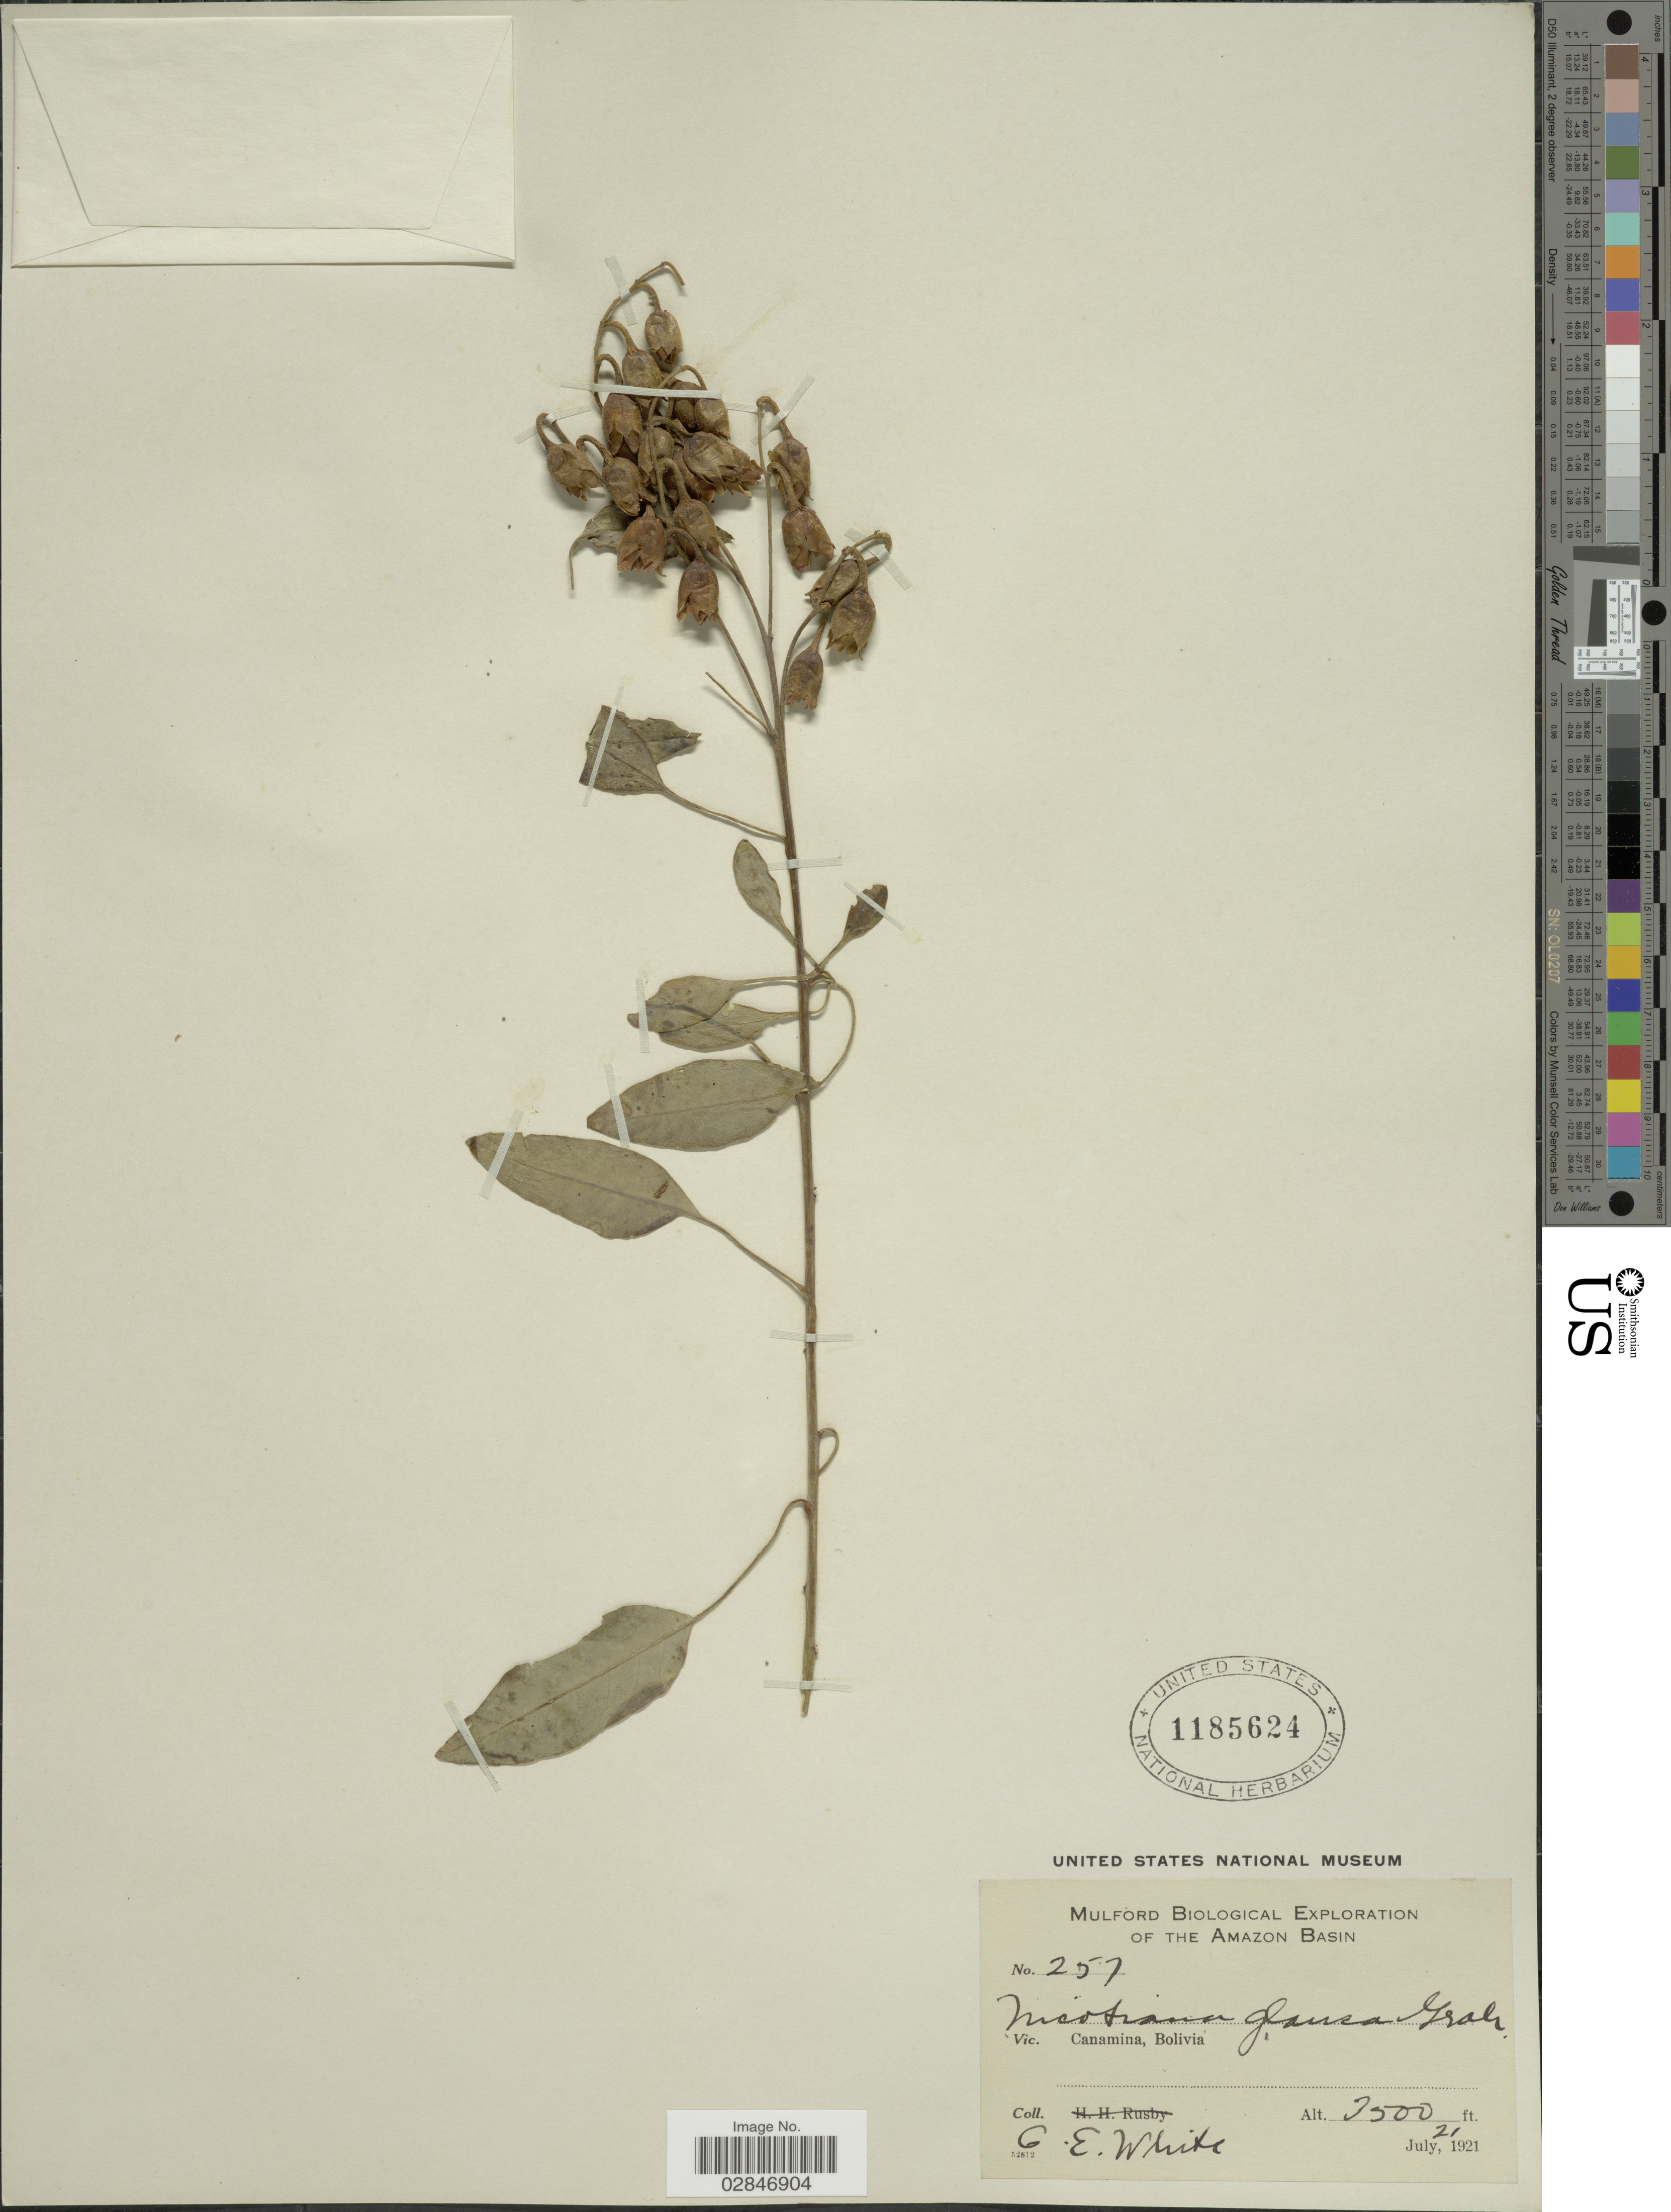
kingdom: Plantae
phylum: Tracheophyta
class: Magnoliopsida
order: Solanales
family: Solanaceae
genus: Nicotiana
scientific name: Nicotiana glauca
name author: Graham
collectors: O. E. White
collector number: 257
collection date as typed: July 21, 1921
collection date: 1921-07-21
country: Bolivia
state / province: La Paz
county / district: Inquisivi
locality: Cañamina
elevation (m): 1067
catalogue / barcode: US 1185624